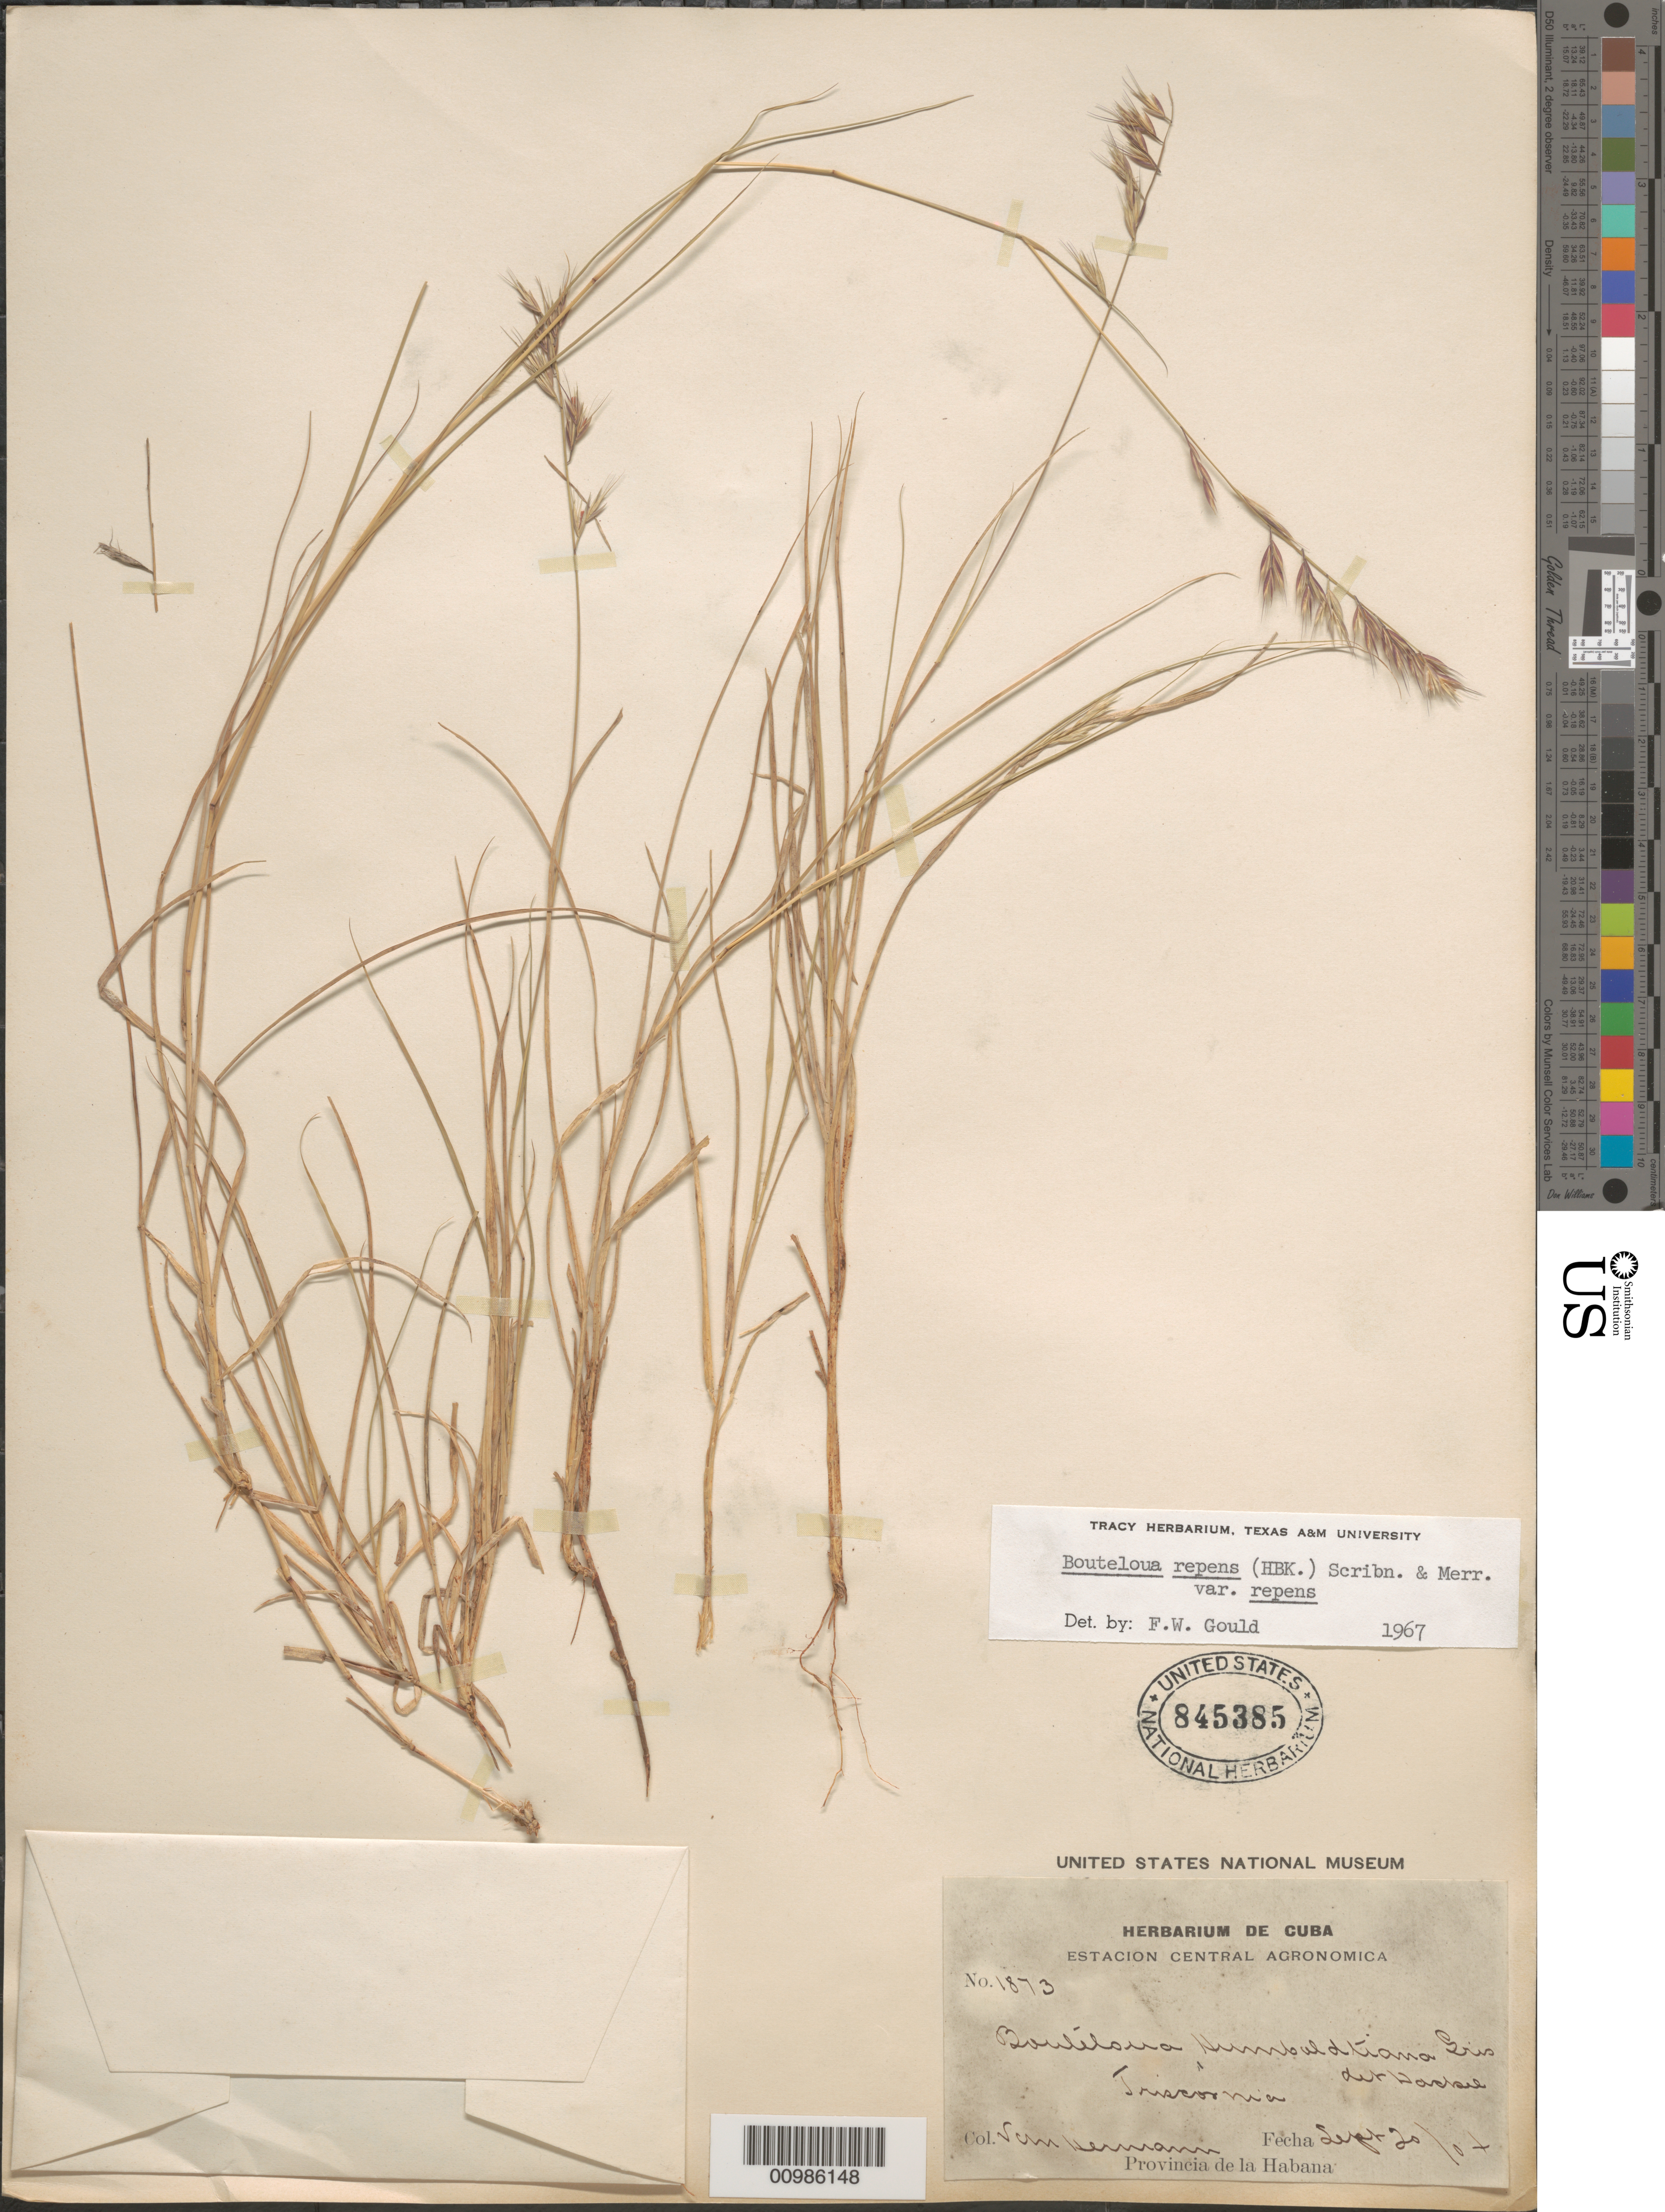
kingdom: Plantae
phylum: Tracheophyta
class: Liliopsida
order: Poales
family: Poaceae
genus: Bouteloua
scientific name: Bouteloua repens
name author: (Kunth) Scribn. & Merr.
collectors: H. A. Van Hermann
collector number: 1873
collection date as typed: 20 Sep 1907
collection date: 1907-09-20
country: Cuba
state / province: La Habana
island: Cuba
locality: Triscornia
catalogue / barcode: US 845385